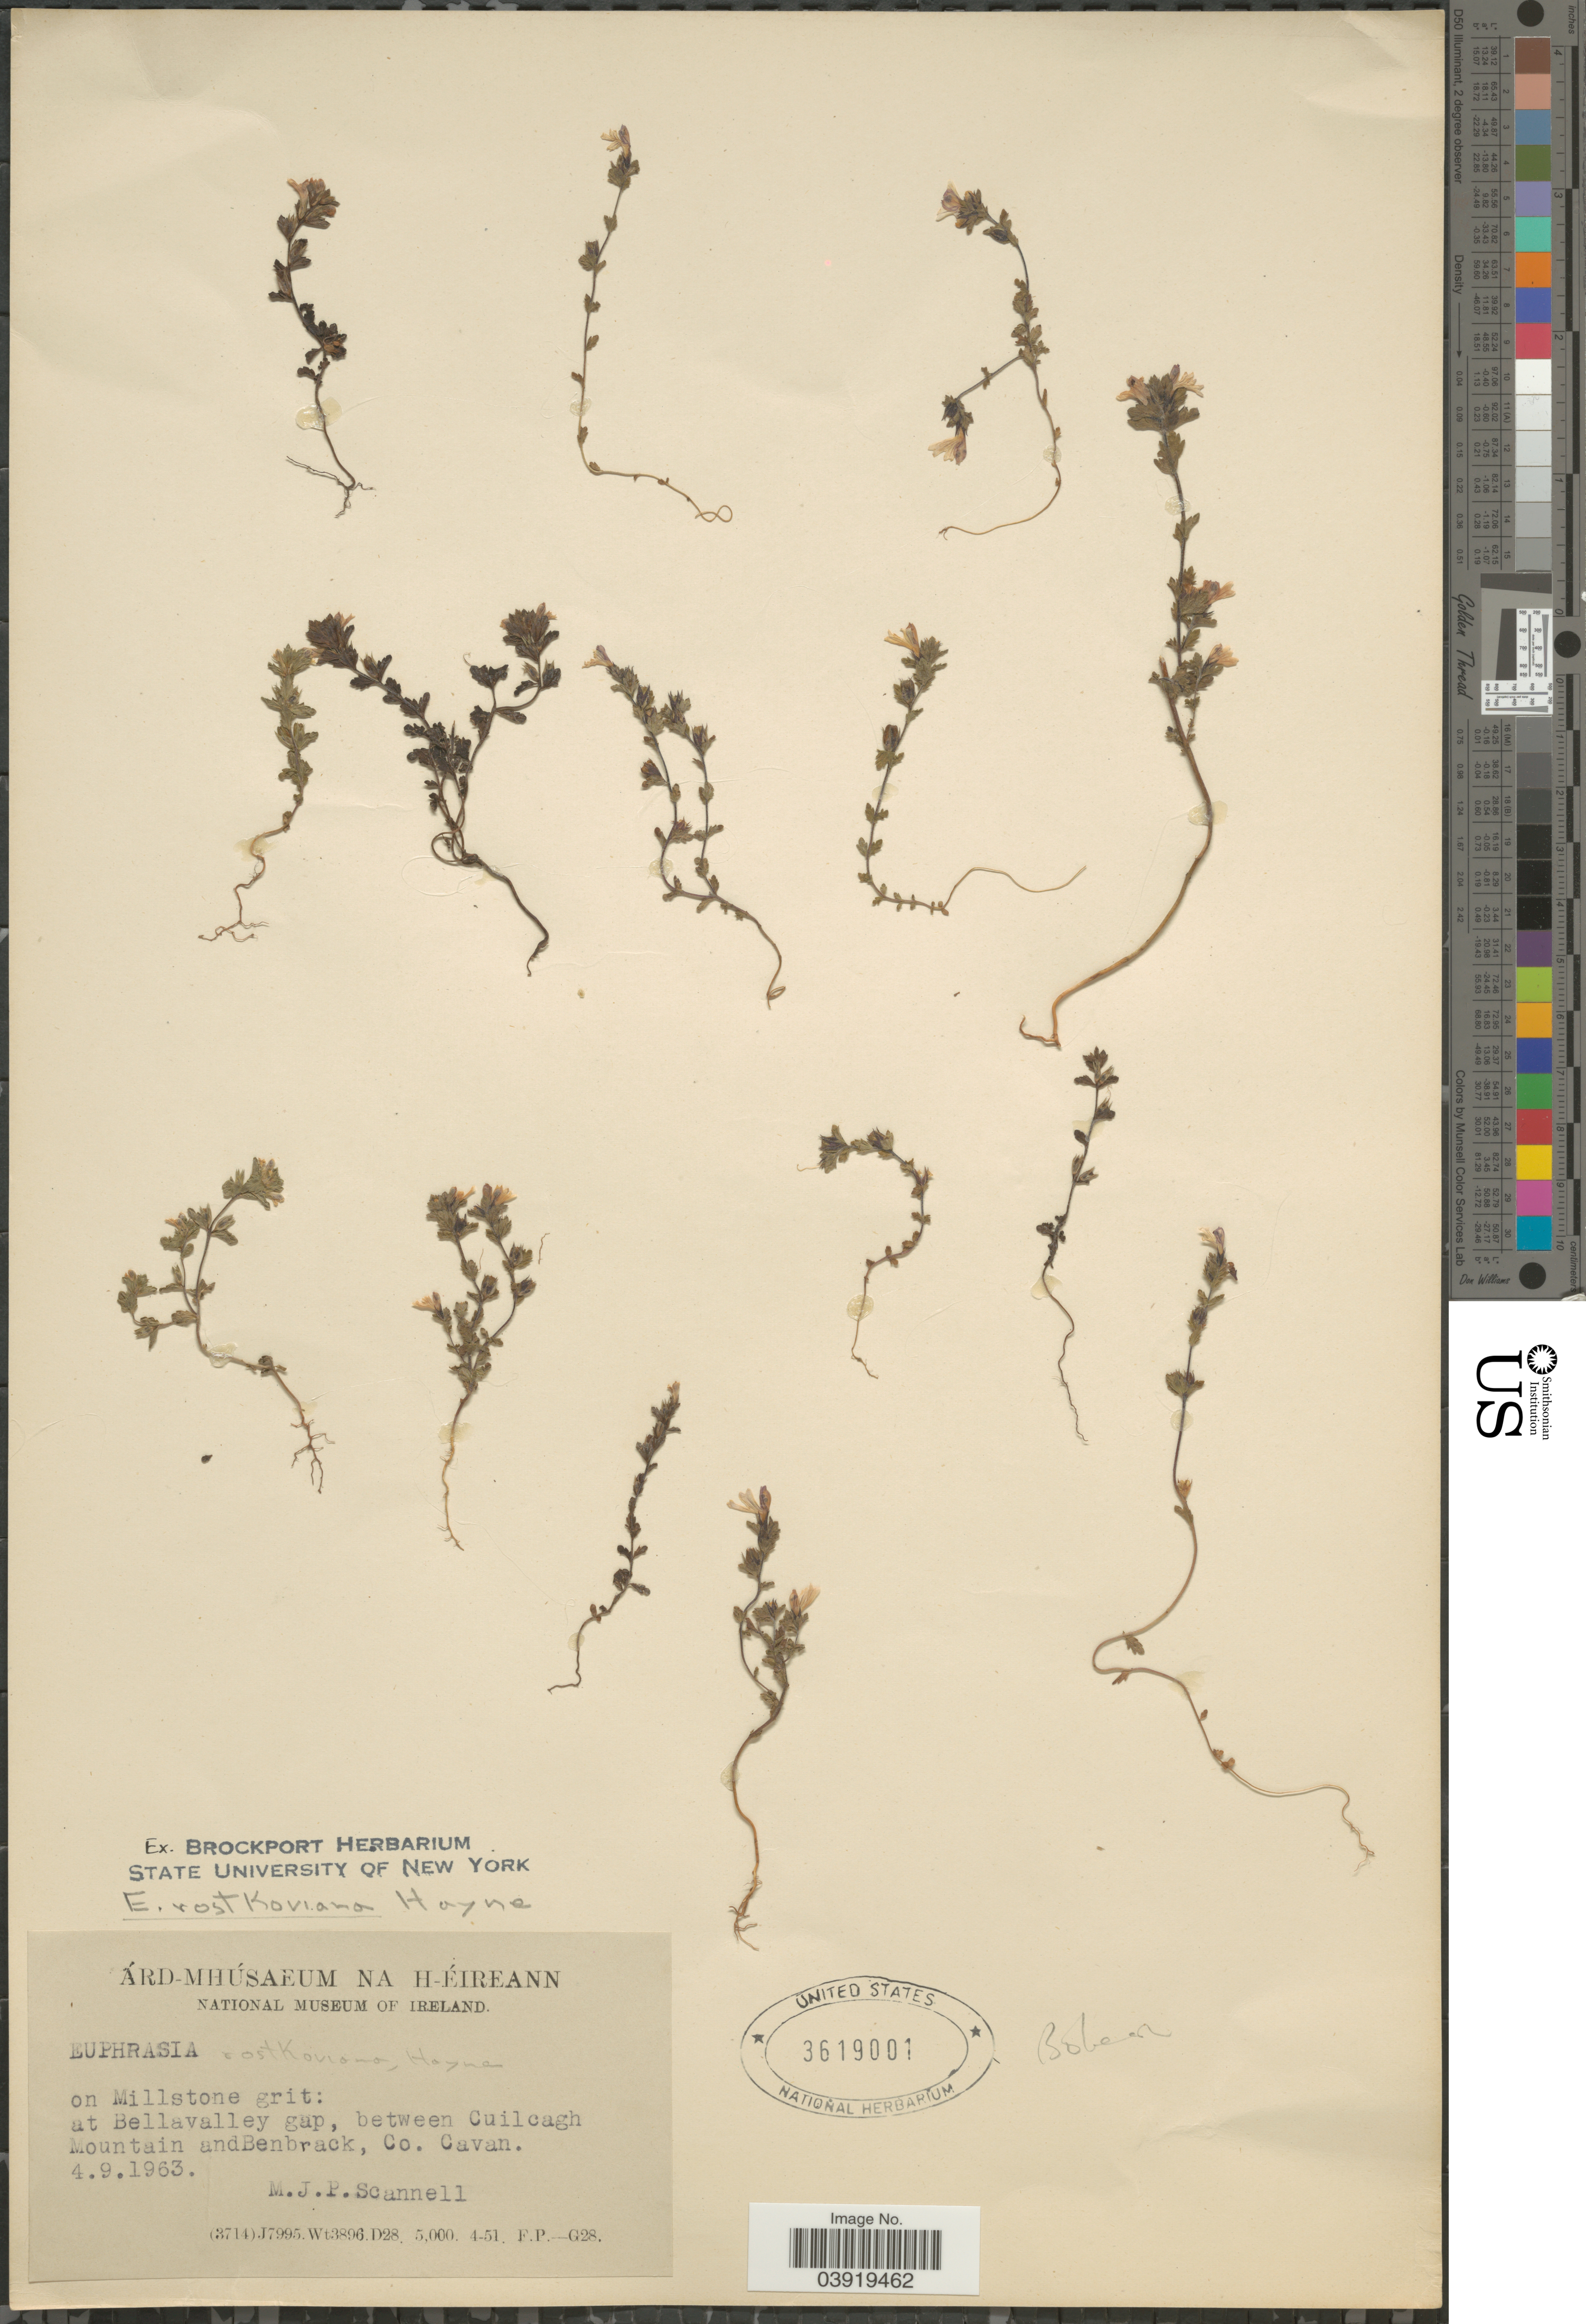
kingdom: Plantae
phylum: Tracheophyta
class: Magnoliopsida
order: Lamiales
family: Orobanchaceae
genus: Euphrasia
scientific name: Euphrasia rostkoviana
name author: Hayne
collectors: M. Scannell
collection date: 1963-09-04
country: Ireland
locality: On Millstone grit: at Bellavalley gap, between Cuilcagh Mountain andBenbrack, Co. Cavan.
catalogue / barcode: US 3619001